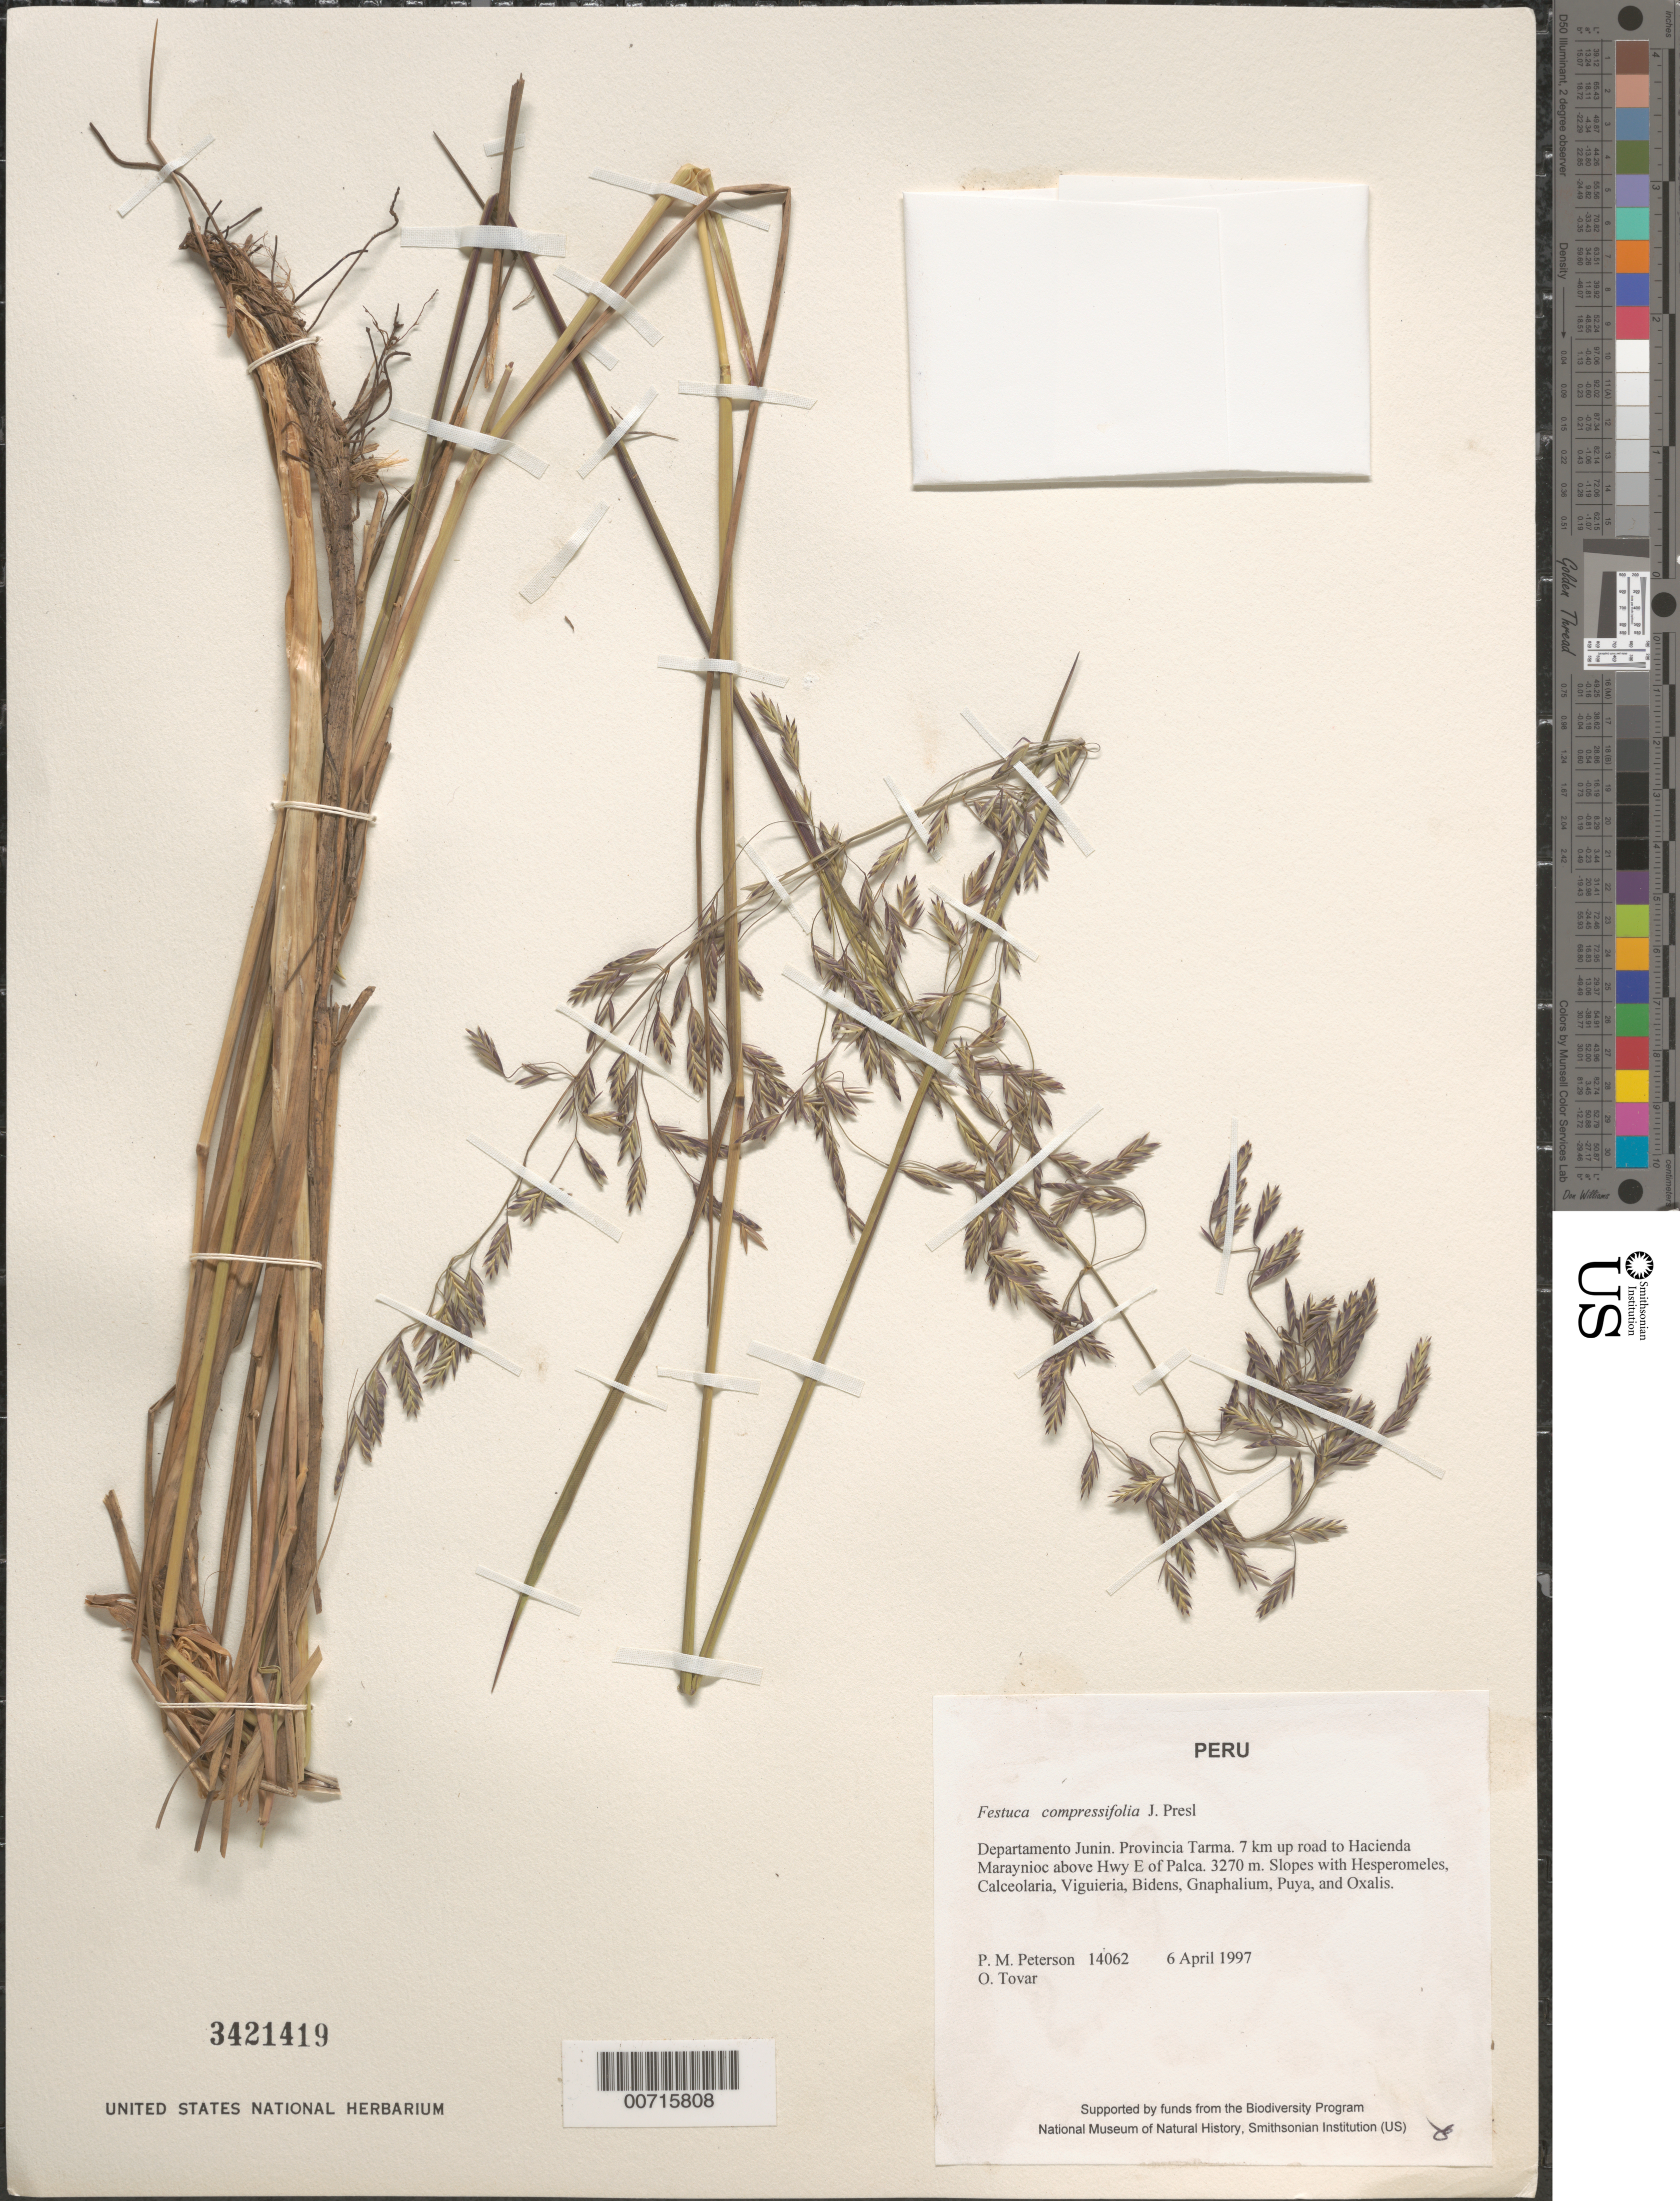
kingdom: Plantae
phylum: Tracheophyta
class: Liliopsida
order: Poales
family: Poaceae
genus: Festuca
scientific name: Festuca compressifolia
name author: J. Presl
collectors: P. M. Peterson & Ó. Tovar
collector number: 14062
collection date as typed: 06 Apr 1997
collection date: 1997-04-06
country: Peru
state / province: Junín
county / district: Tarma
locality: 7 km up road to Hacienda Maraynioc above Hwy E of Palca.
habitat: Slopes with Hesperomeles, Calceolaria, Viguieria, Bidens, Gnaphalium, Puya, and Oxalis.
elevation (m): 3270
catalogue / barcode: US 3421419